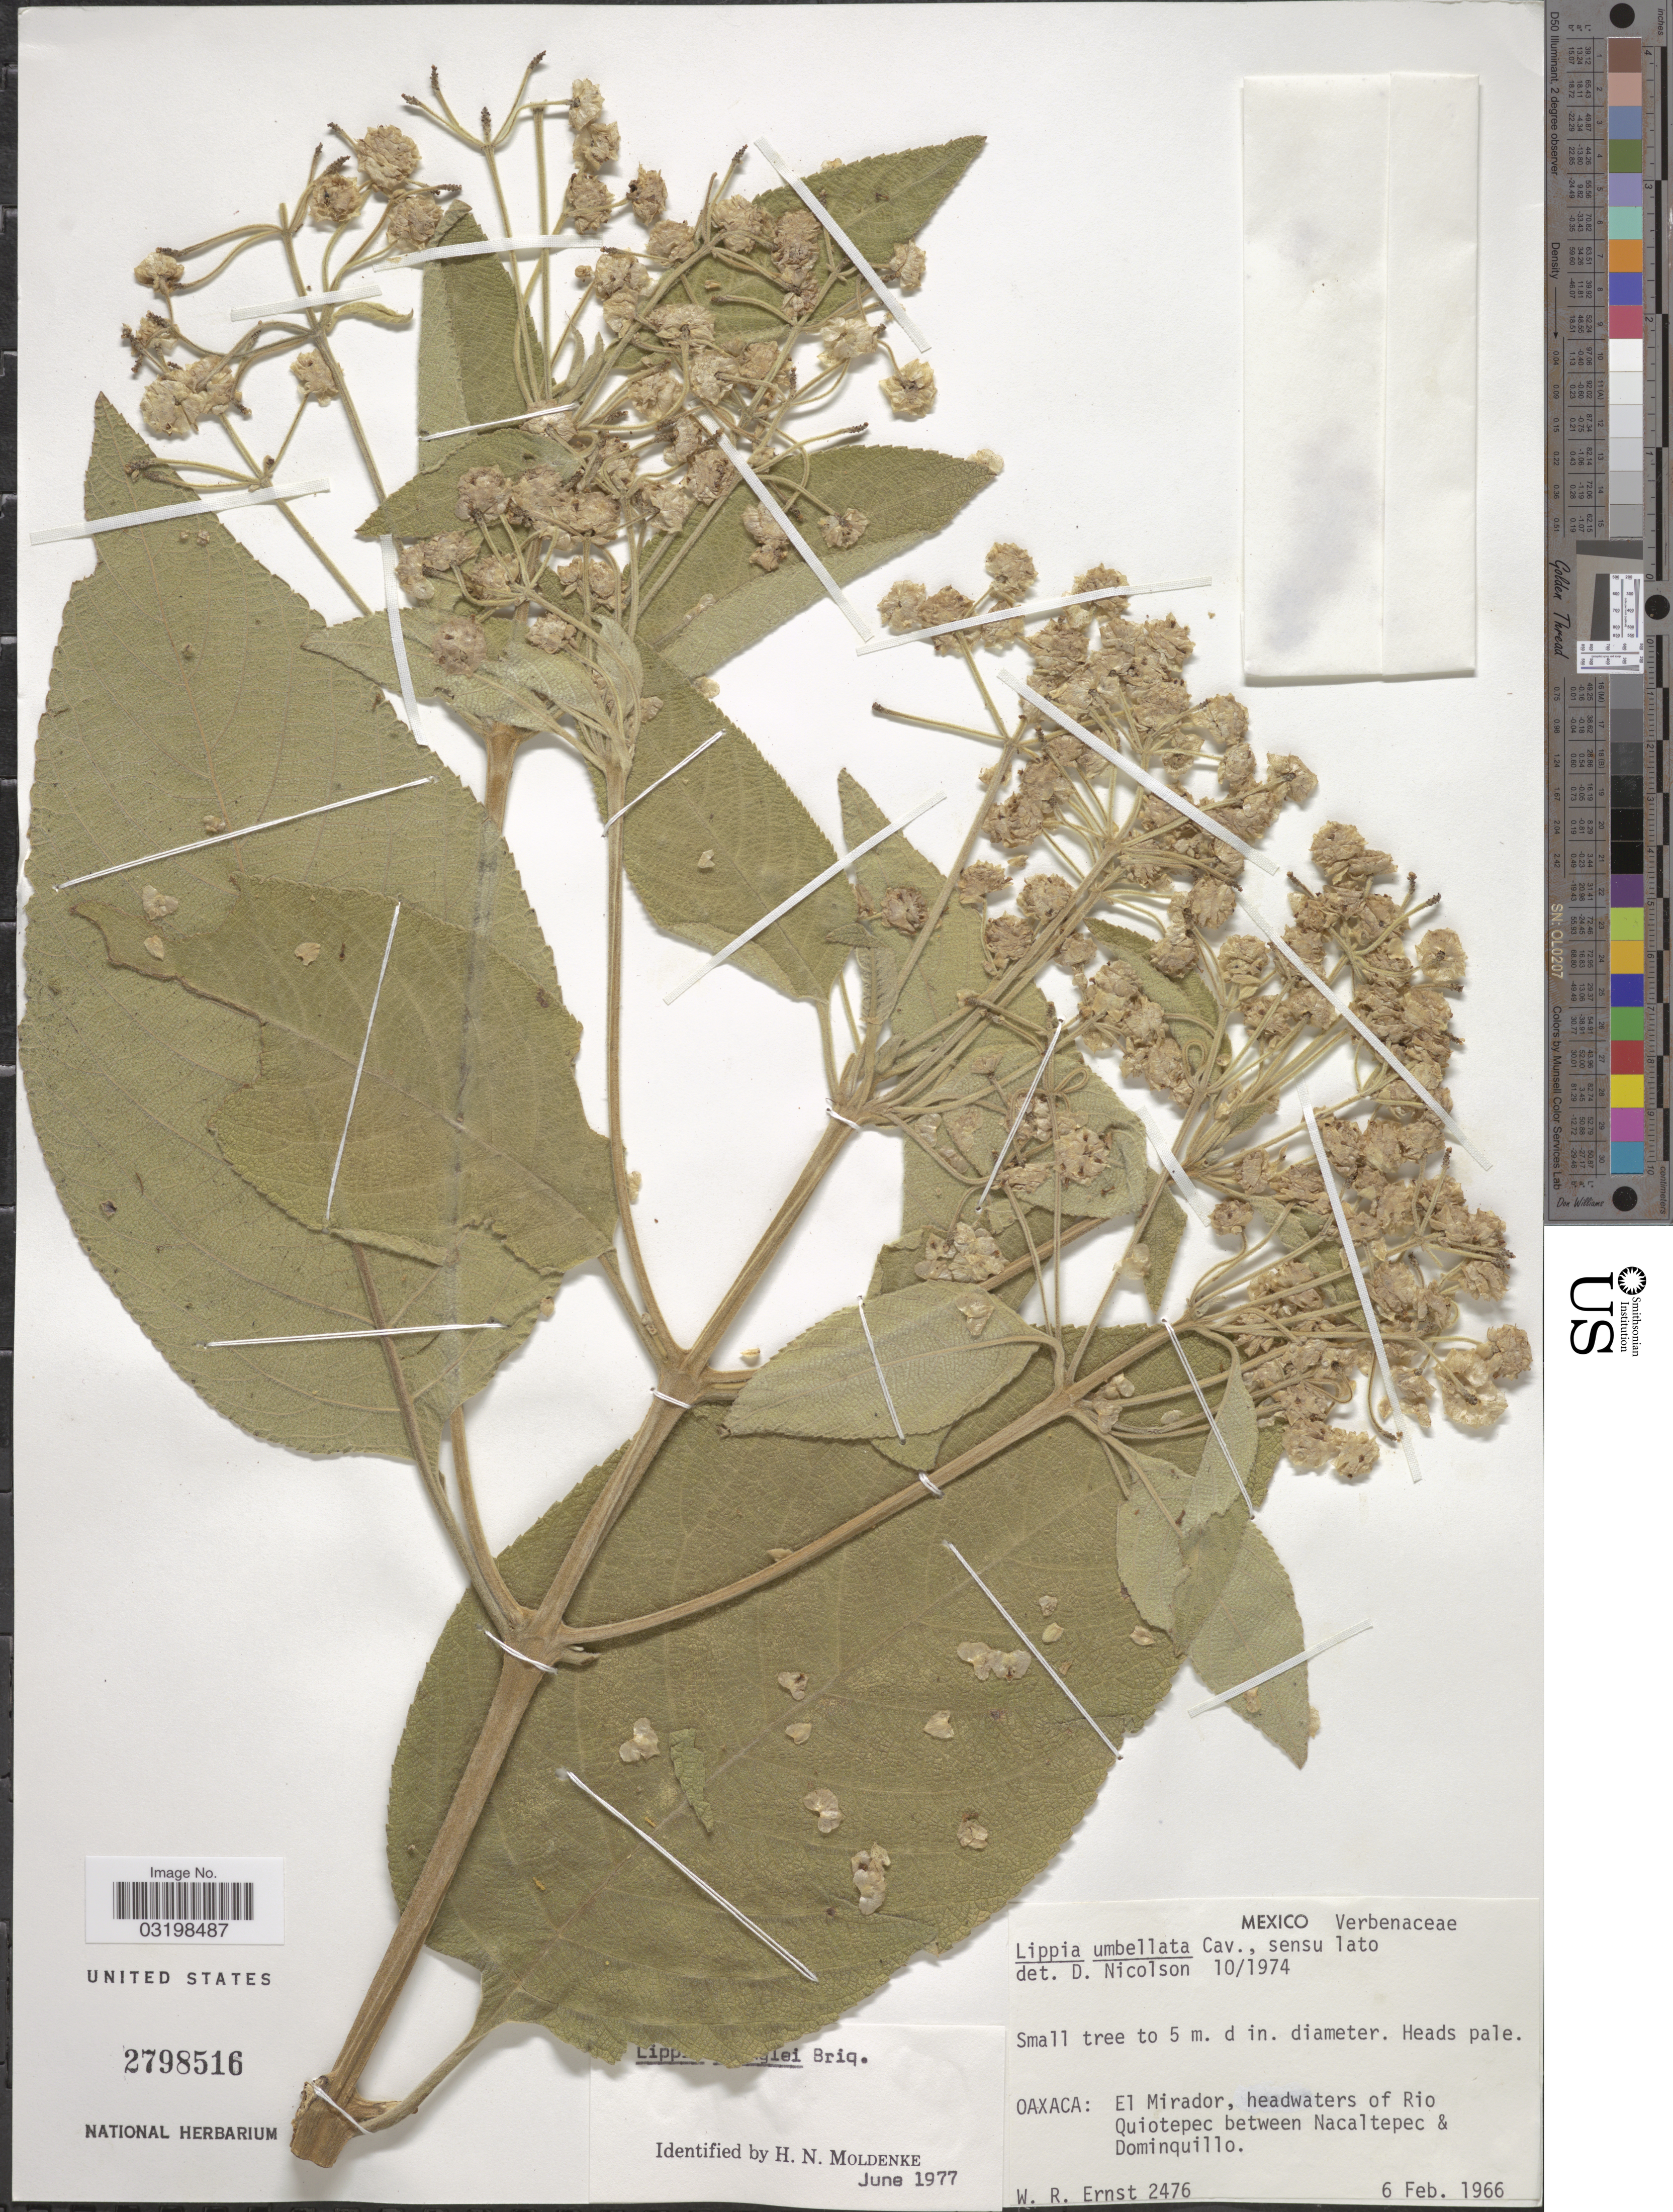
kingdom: Plantae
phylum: Tracheophyta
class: Magnoliopsida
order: Lamiales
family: Verbenaceae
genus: Lippia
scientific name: Lippia umbellata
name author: Cav.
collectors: W. R. Ernst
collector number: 2476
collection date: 1966-02-06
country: Mexico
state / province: Oaxaca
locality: El Mirador, headwaters of Rio Quiotepec between Nacaltepec & Dominquillo.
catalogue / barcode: US 2798516